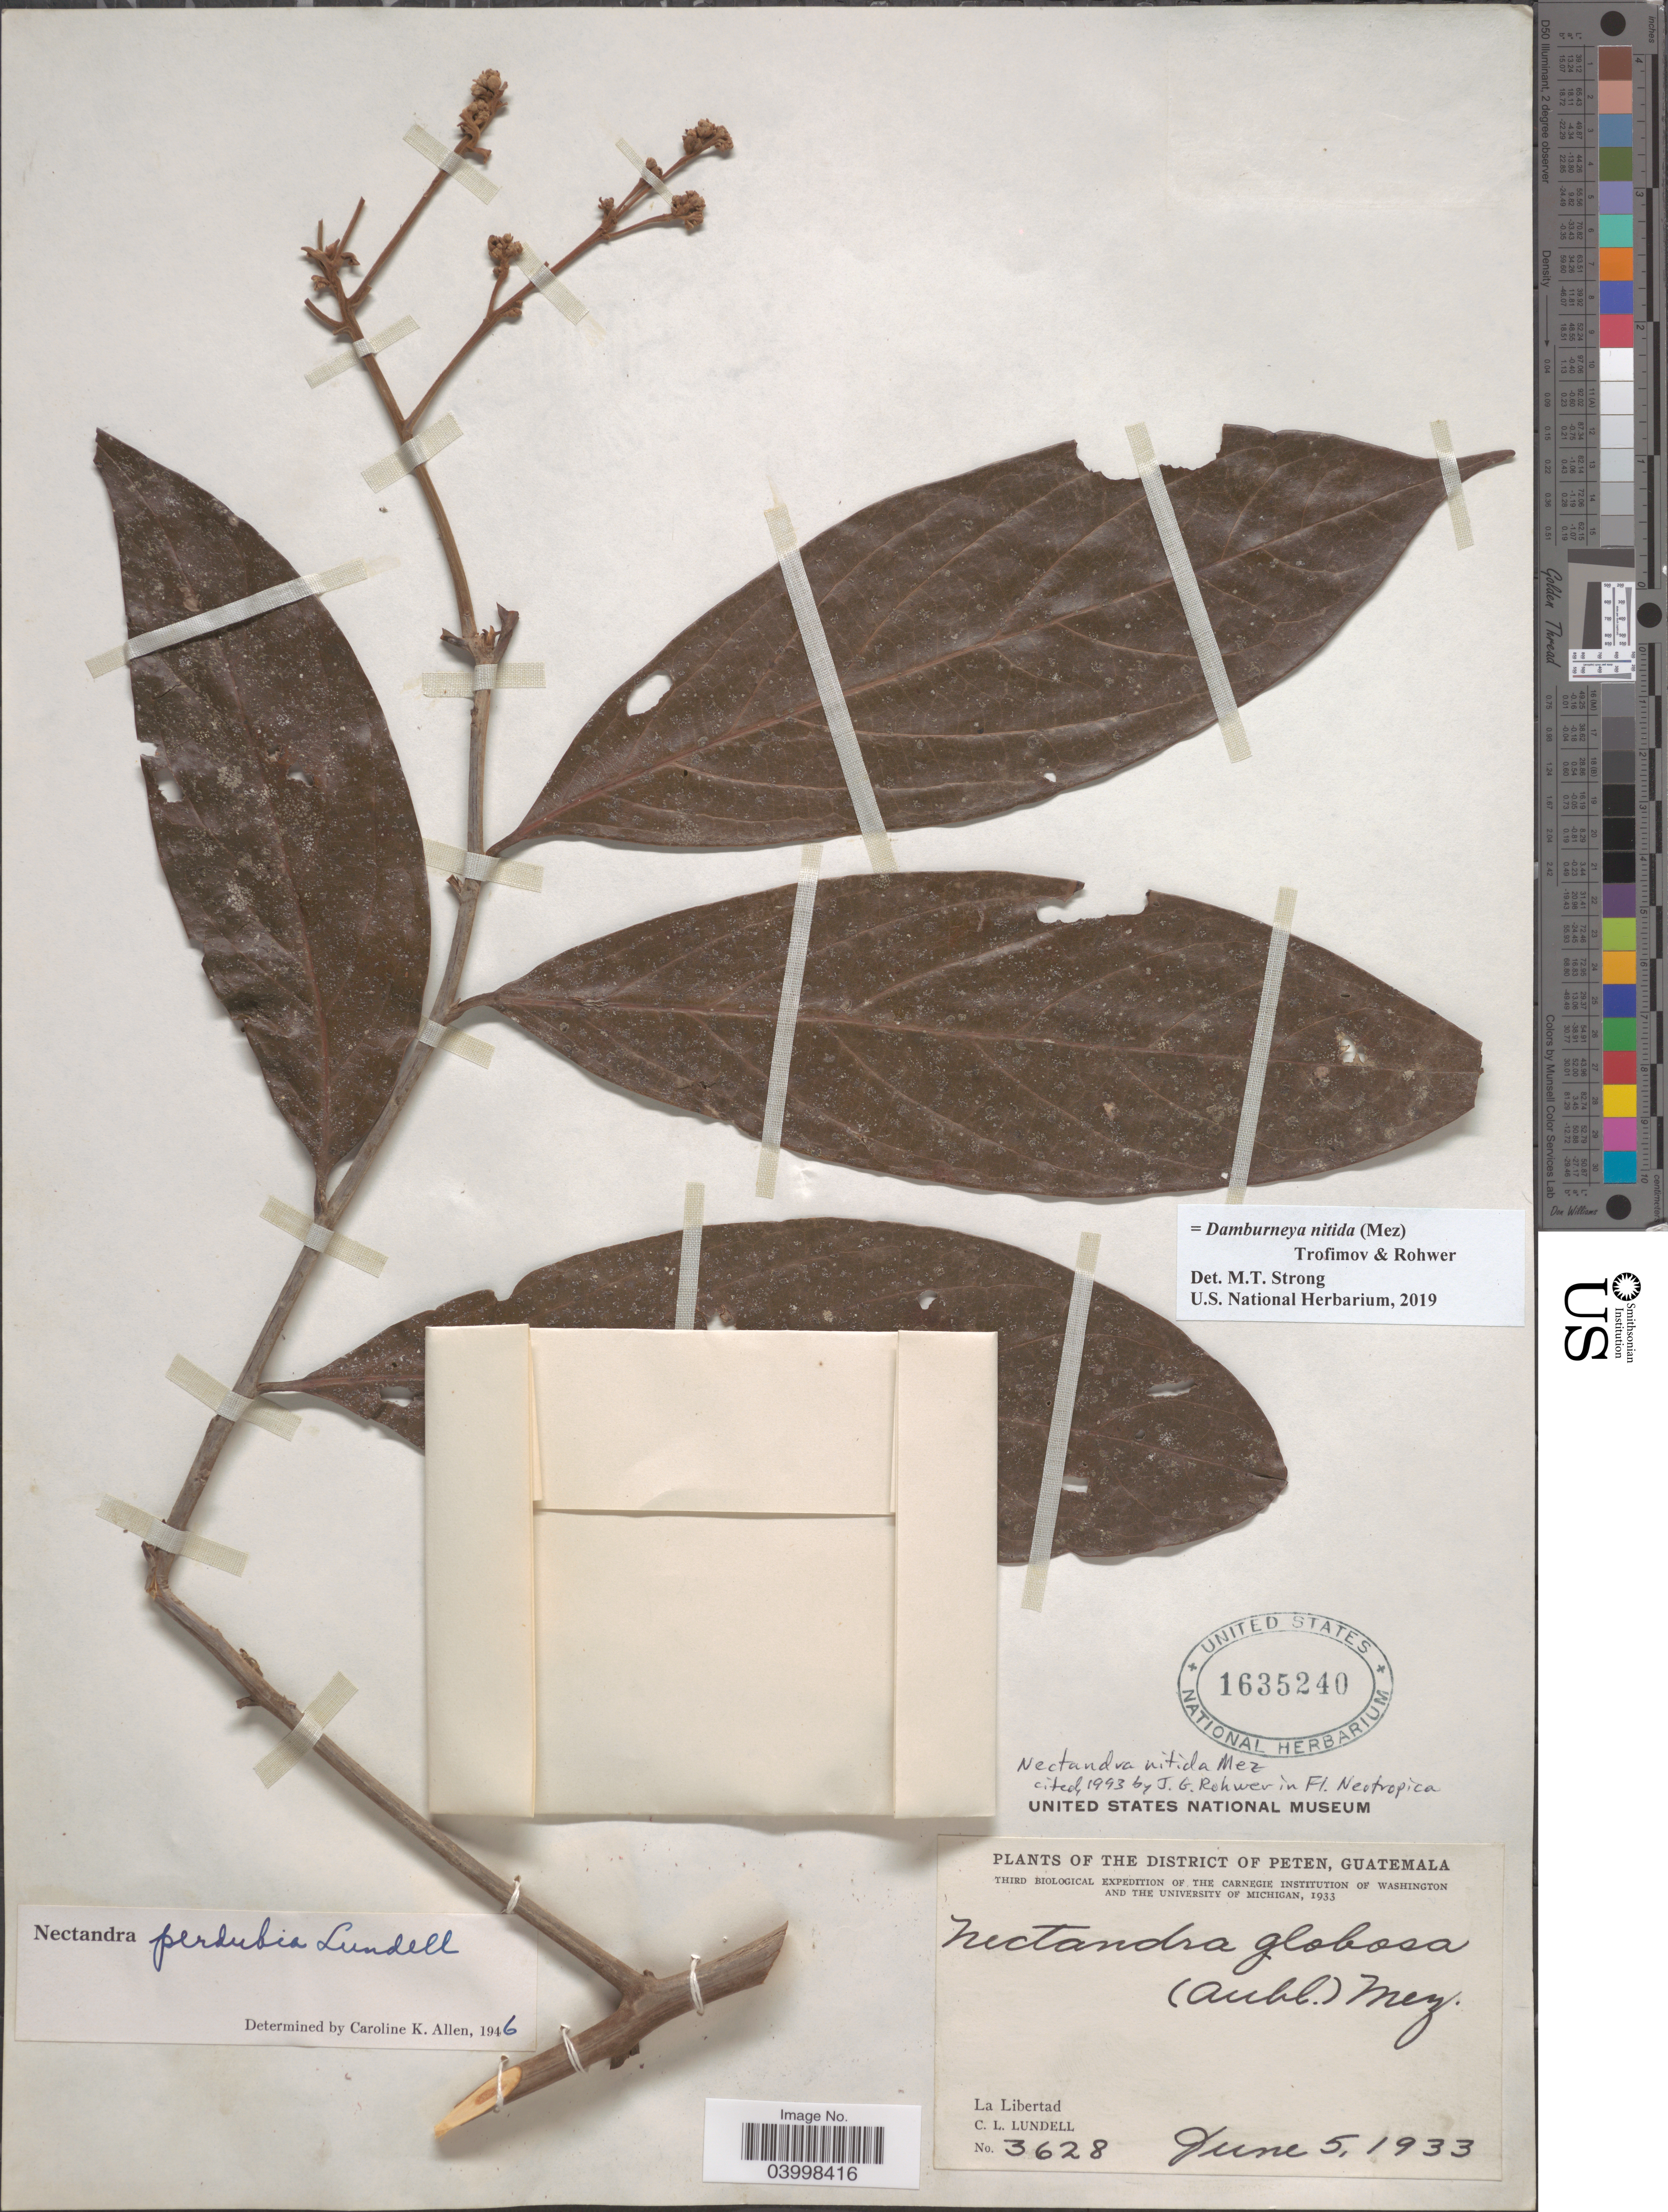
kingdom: Plantae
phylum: Tracheophyta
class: Magnoliopsida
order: Laurales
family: Lauraceae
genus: Damburneya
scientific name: Damburneya nitida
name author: (Mez) Trofimov & Rohwer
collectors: C. L. Lundell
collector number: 3628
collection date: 1933-06-05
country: Guatemala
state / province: El Peten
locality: District of Peten. La Libertad.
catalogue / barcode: US 1635240